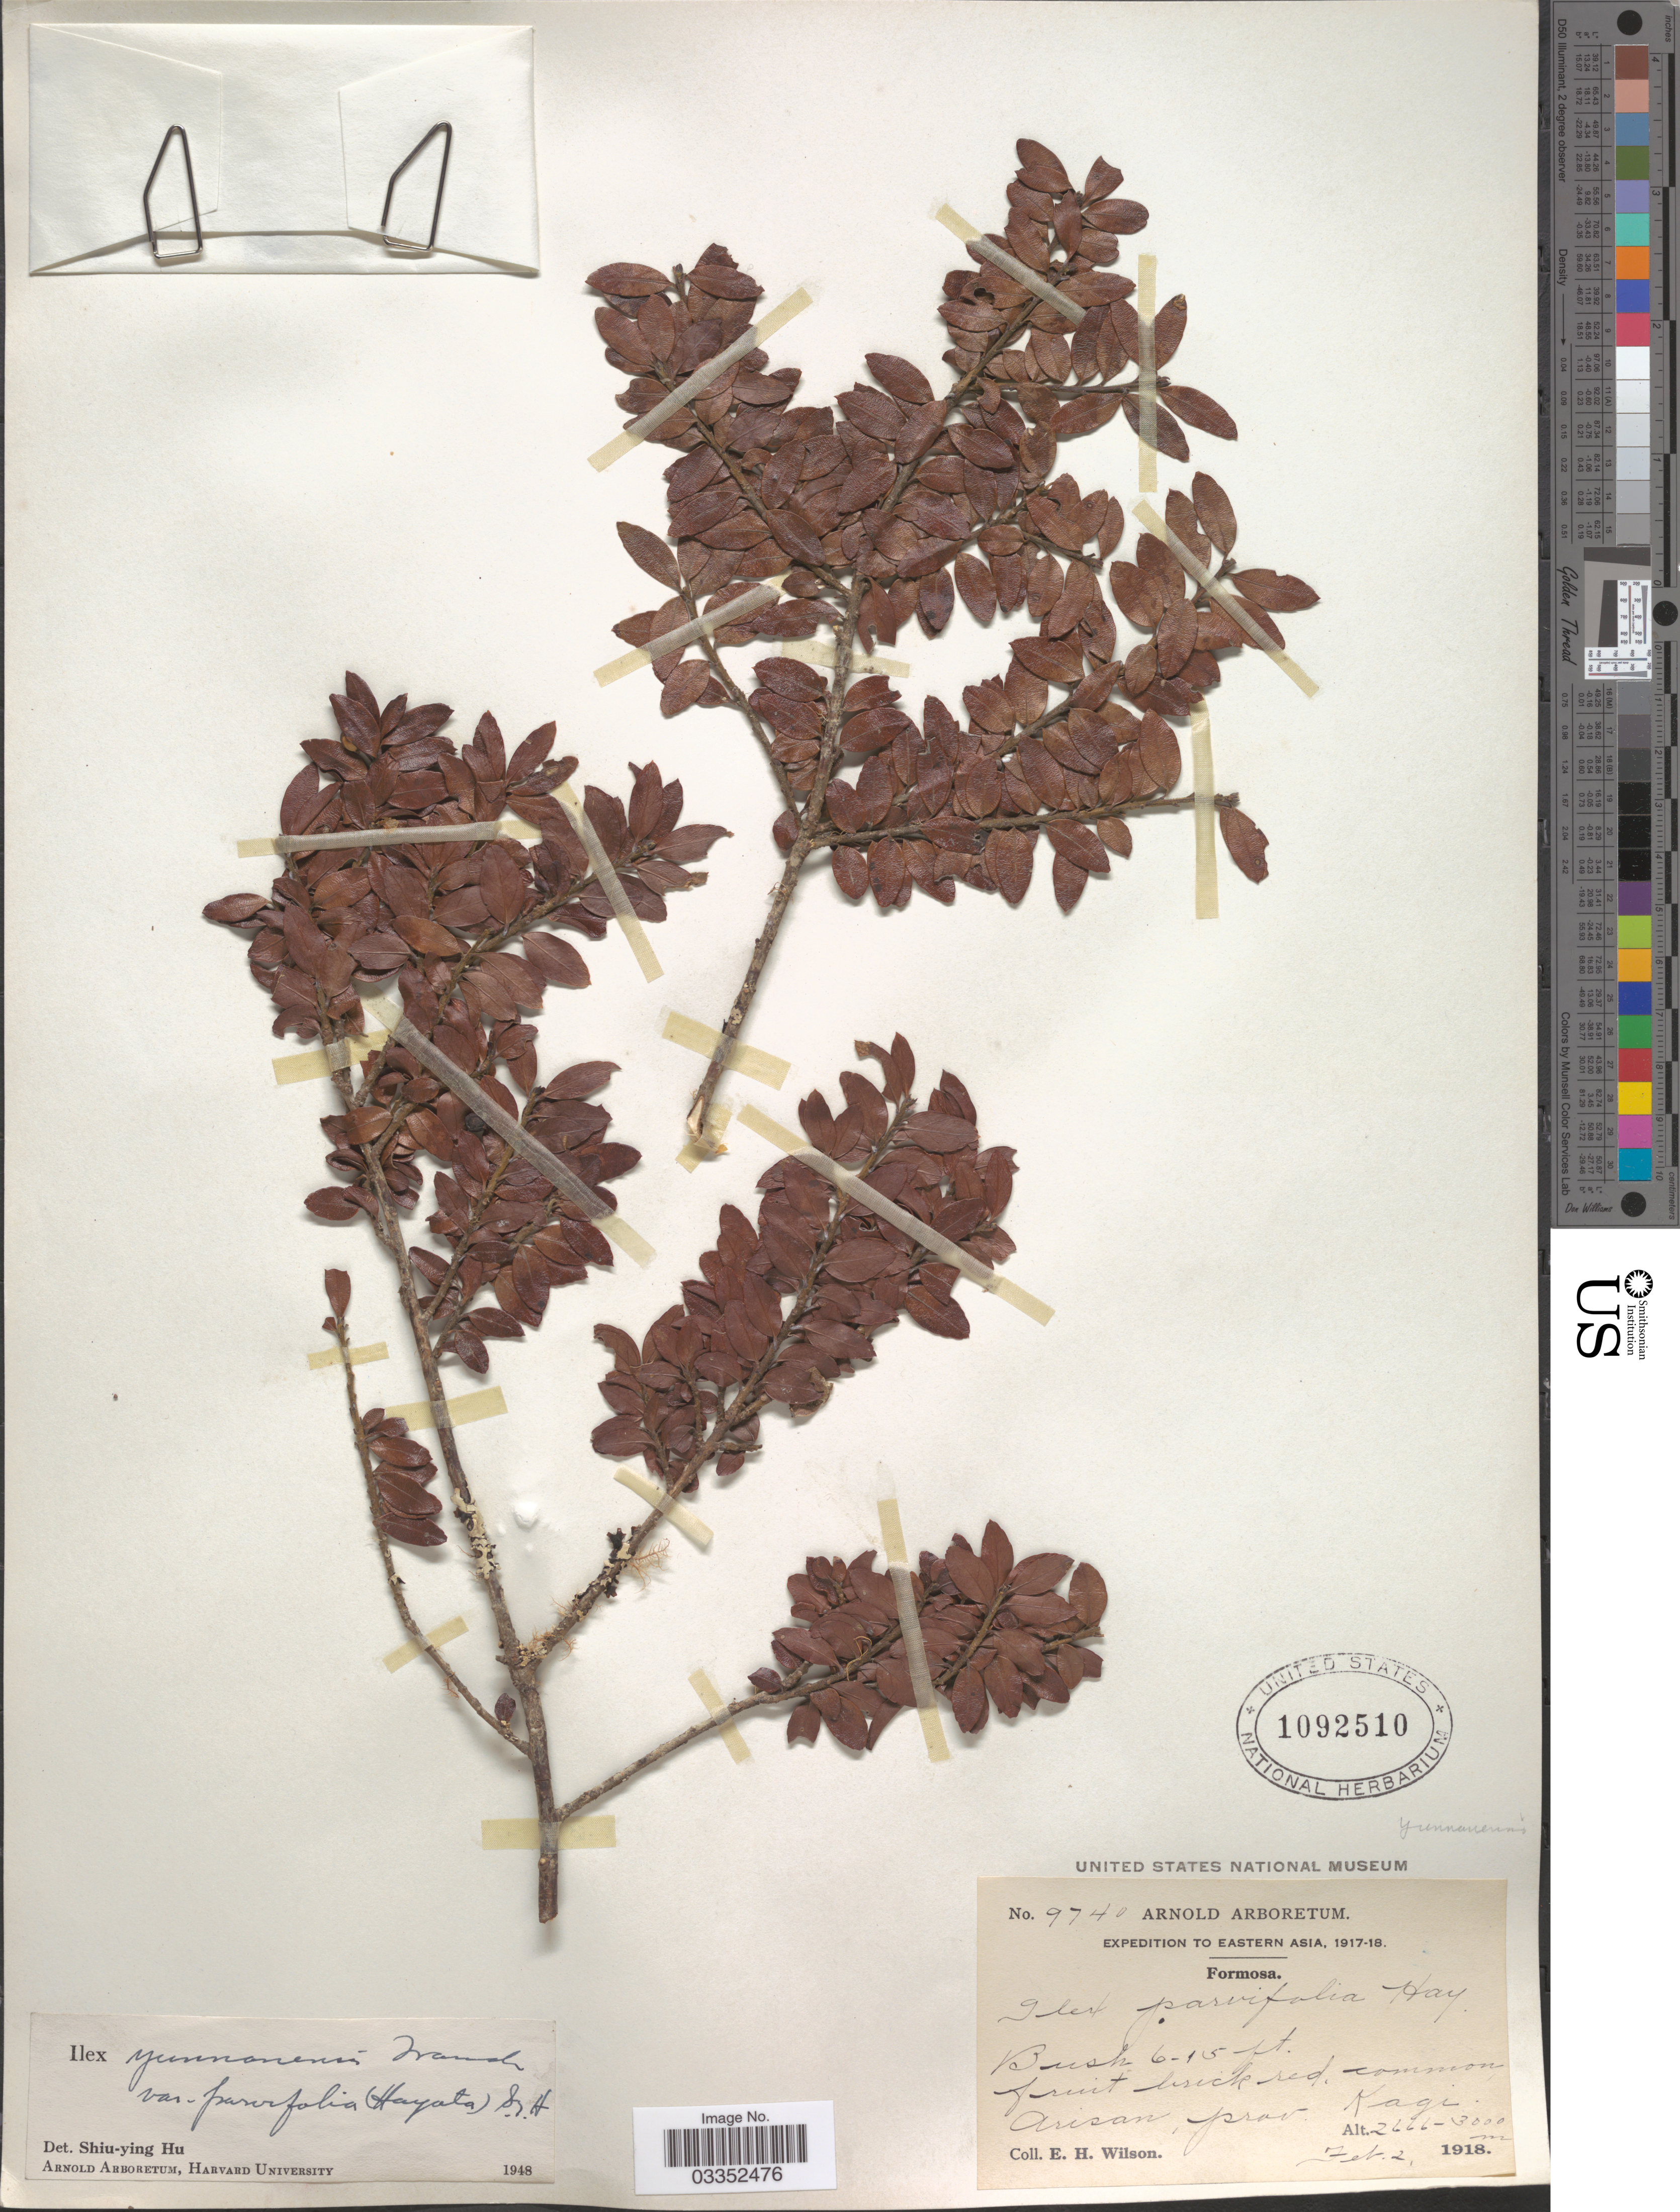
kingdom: Plantae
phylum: Tracheophyta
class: Magnoliopsida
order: Aquifoliales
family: Aquifoliaceae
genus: Ilex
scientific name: Ilex yunnanensis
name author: Franch.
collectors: E. Wilson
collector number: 9740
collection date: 1918-02-02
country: Taiwan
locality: Eastern Asia, Formosa, Arisan, prov. Kagi.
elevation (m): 2666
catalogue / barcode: US 1092510